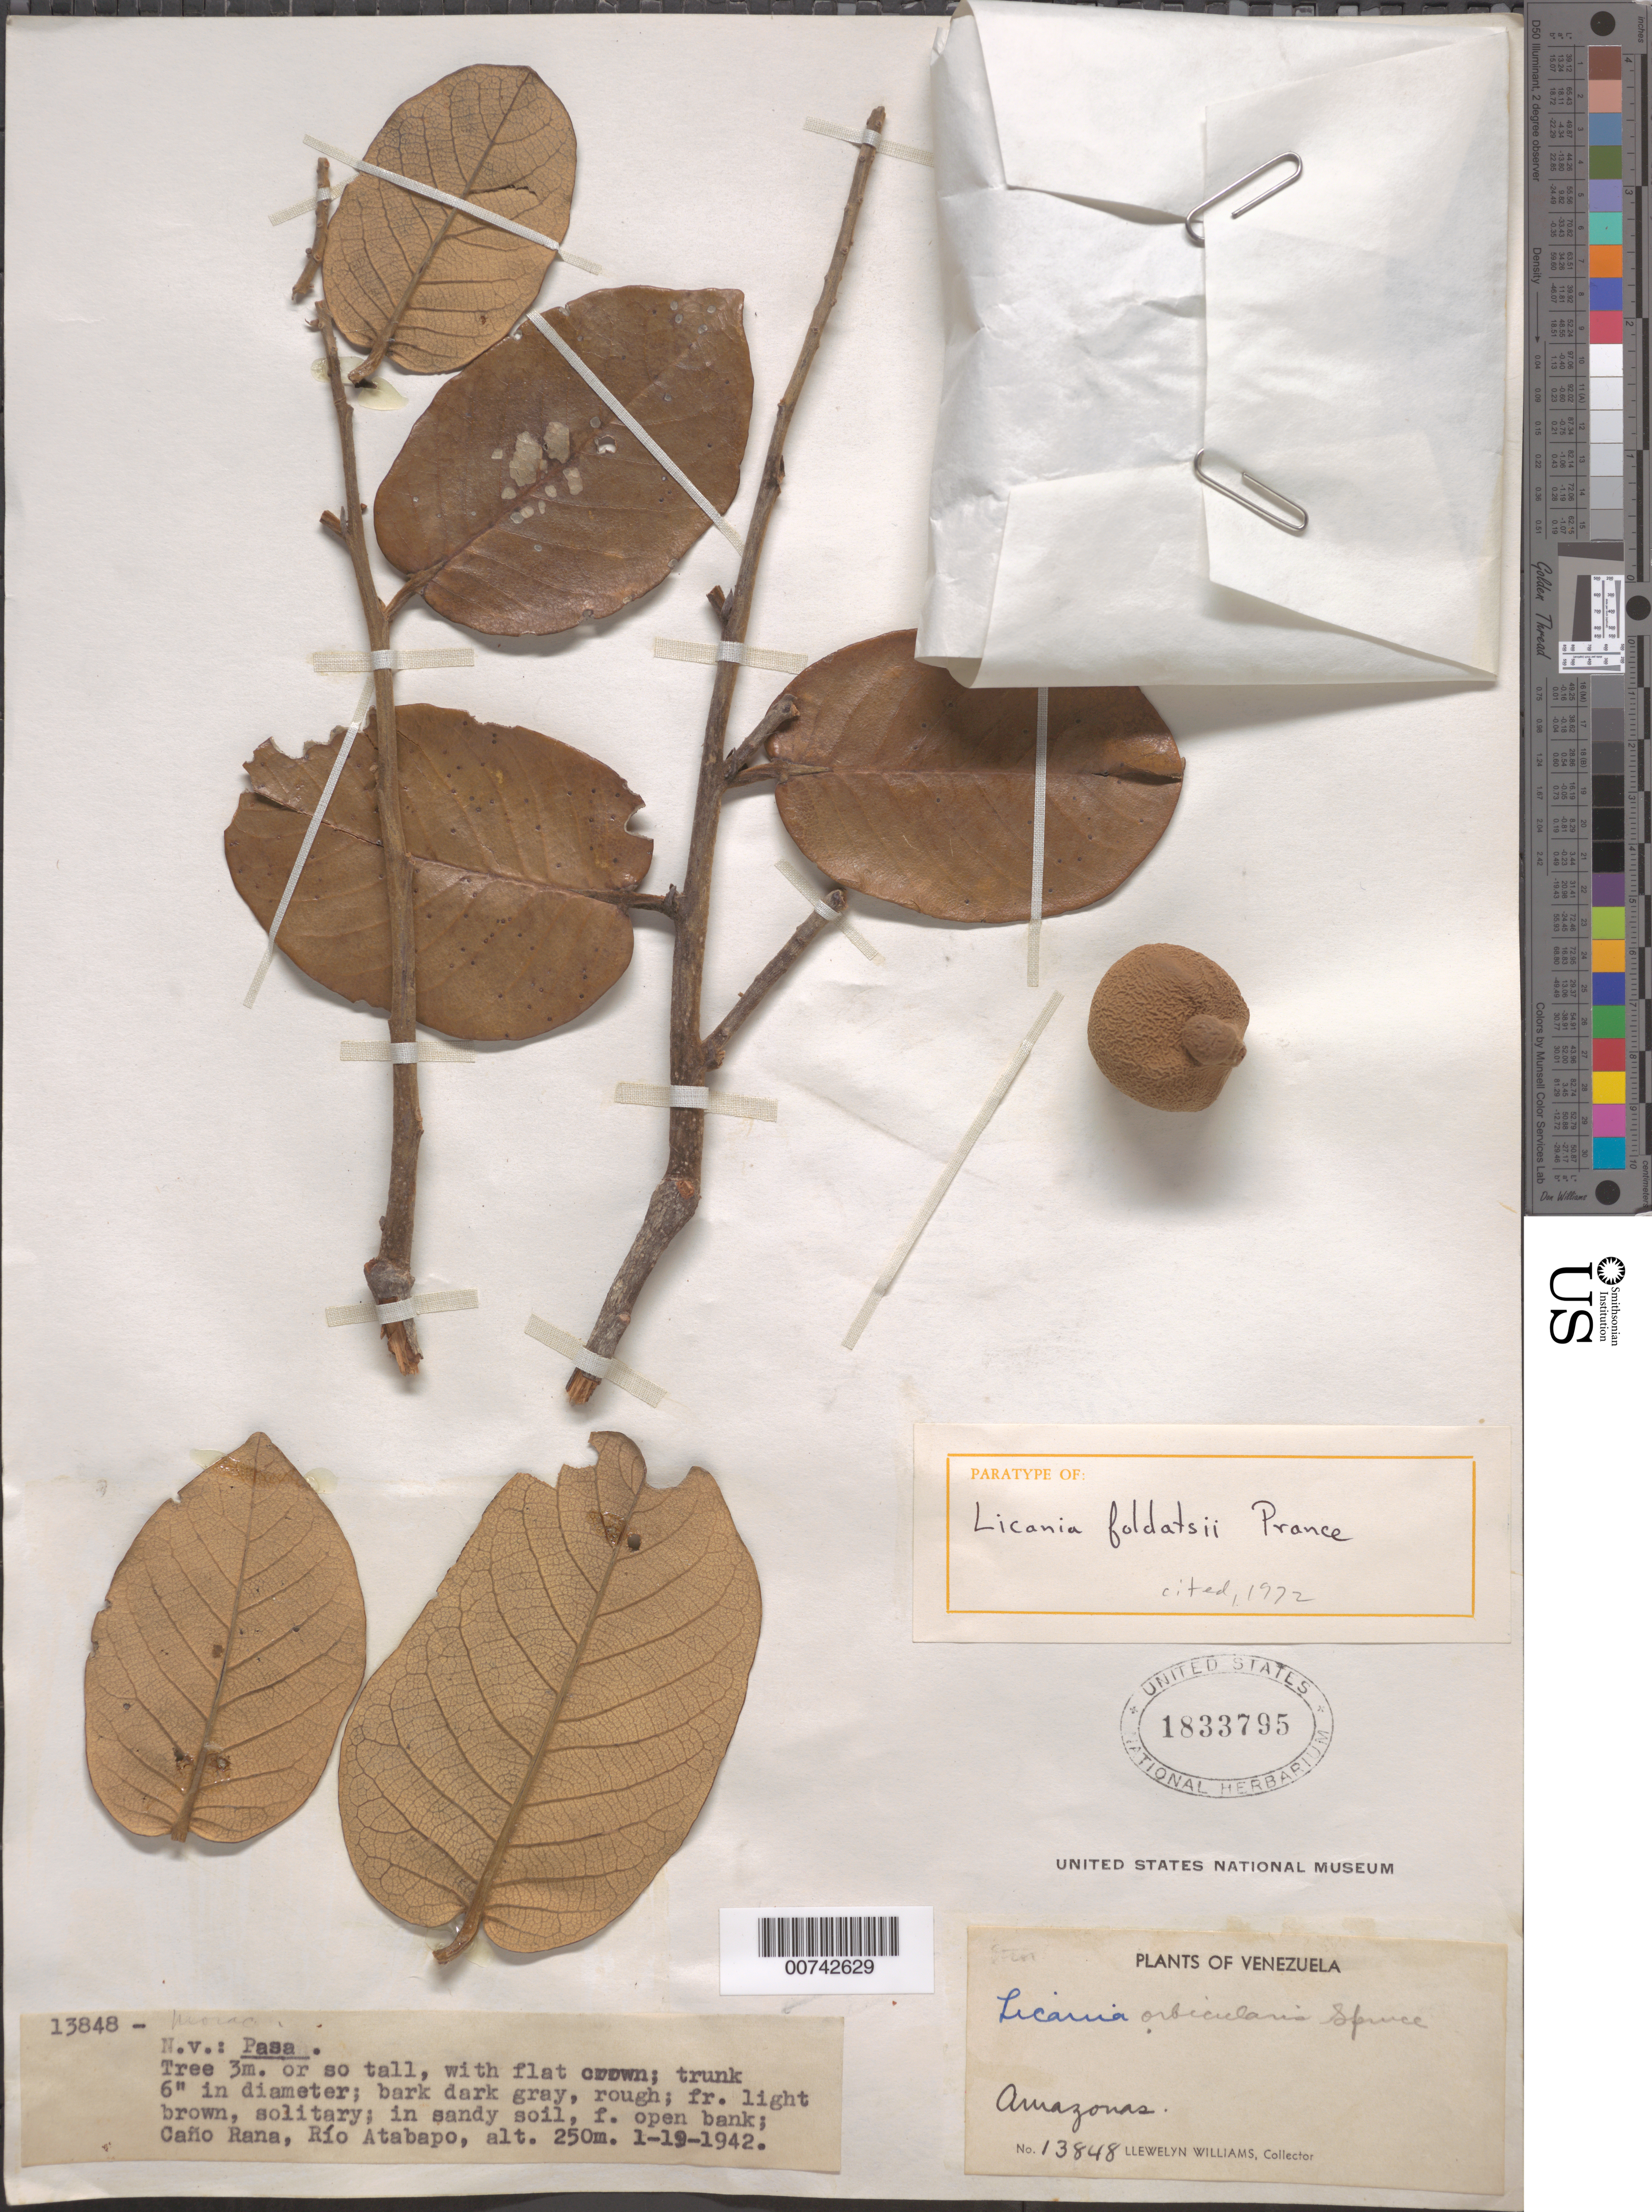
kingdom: Plantae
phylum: Tracheophyta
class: Magnoliopsida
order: Malpighiales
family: Chrysobalanaceae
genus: Licania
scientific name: Licania foldatsii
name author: Prance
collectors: Ll. Williams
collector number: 13848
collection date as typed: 19-Jan-42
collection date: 1942-01-19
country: Venezuela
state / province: Amazonas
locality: Río Atabapo, Caño Raña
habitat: Sandy soil, f. open bank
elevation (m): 250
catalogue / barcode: US 1833795